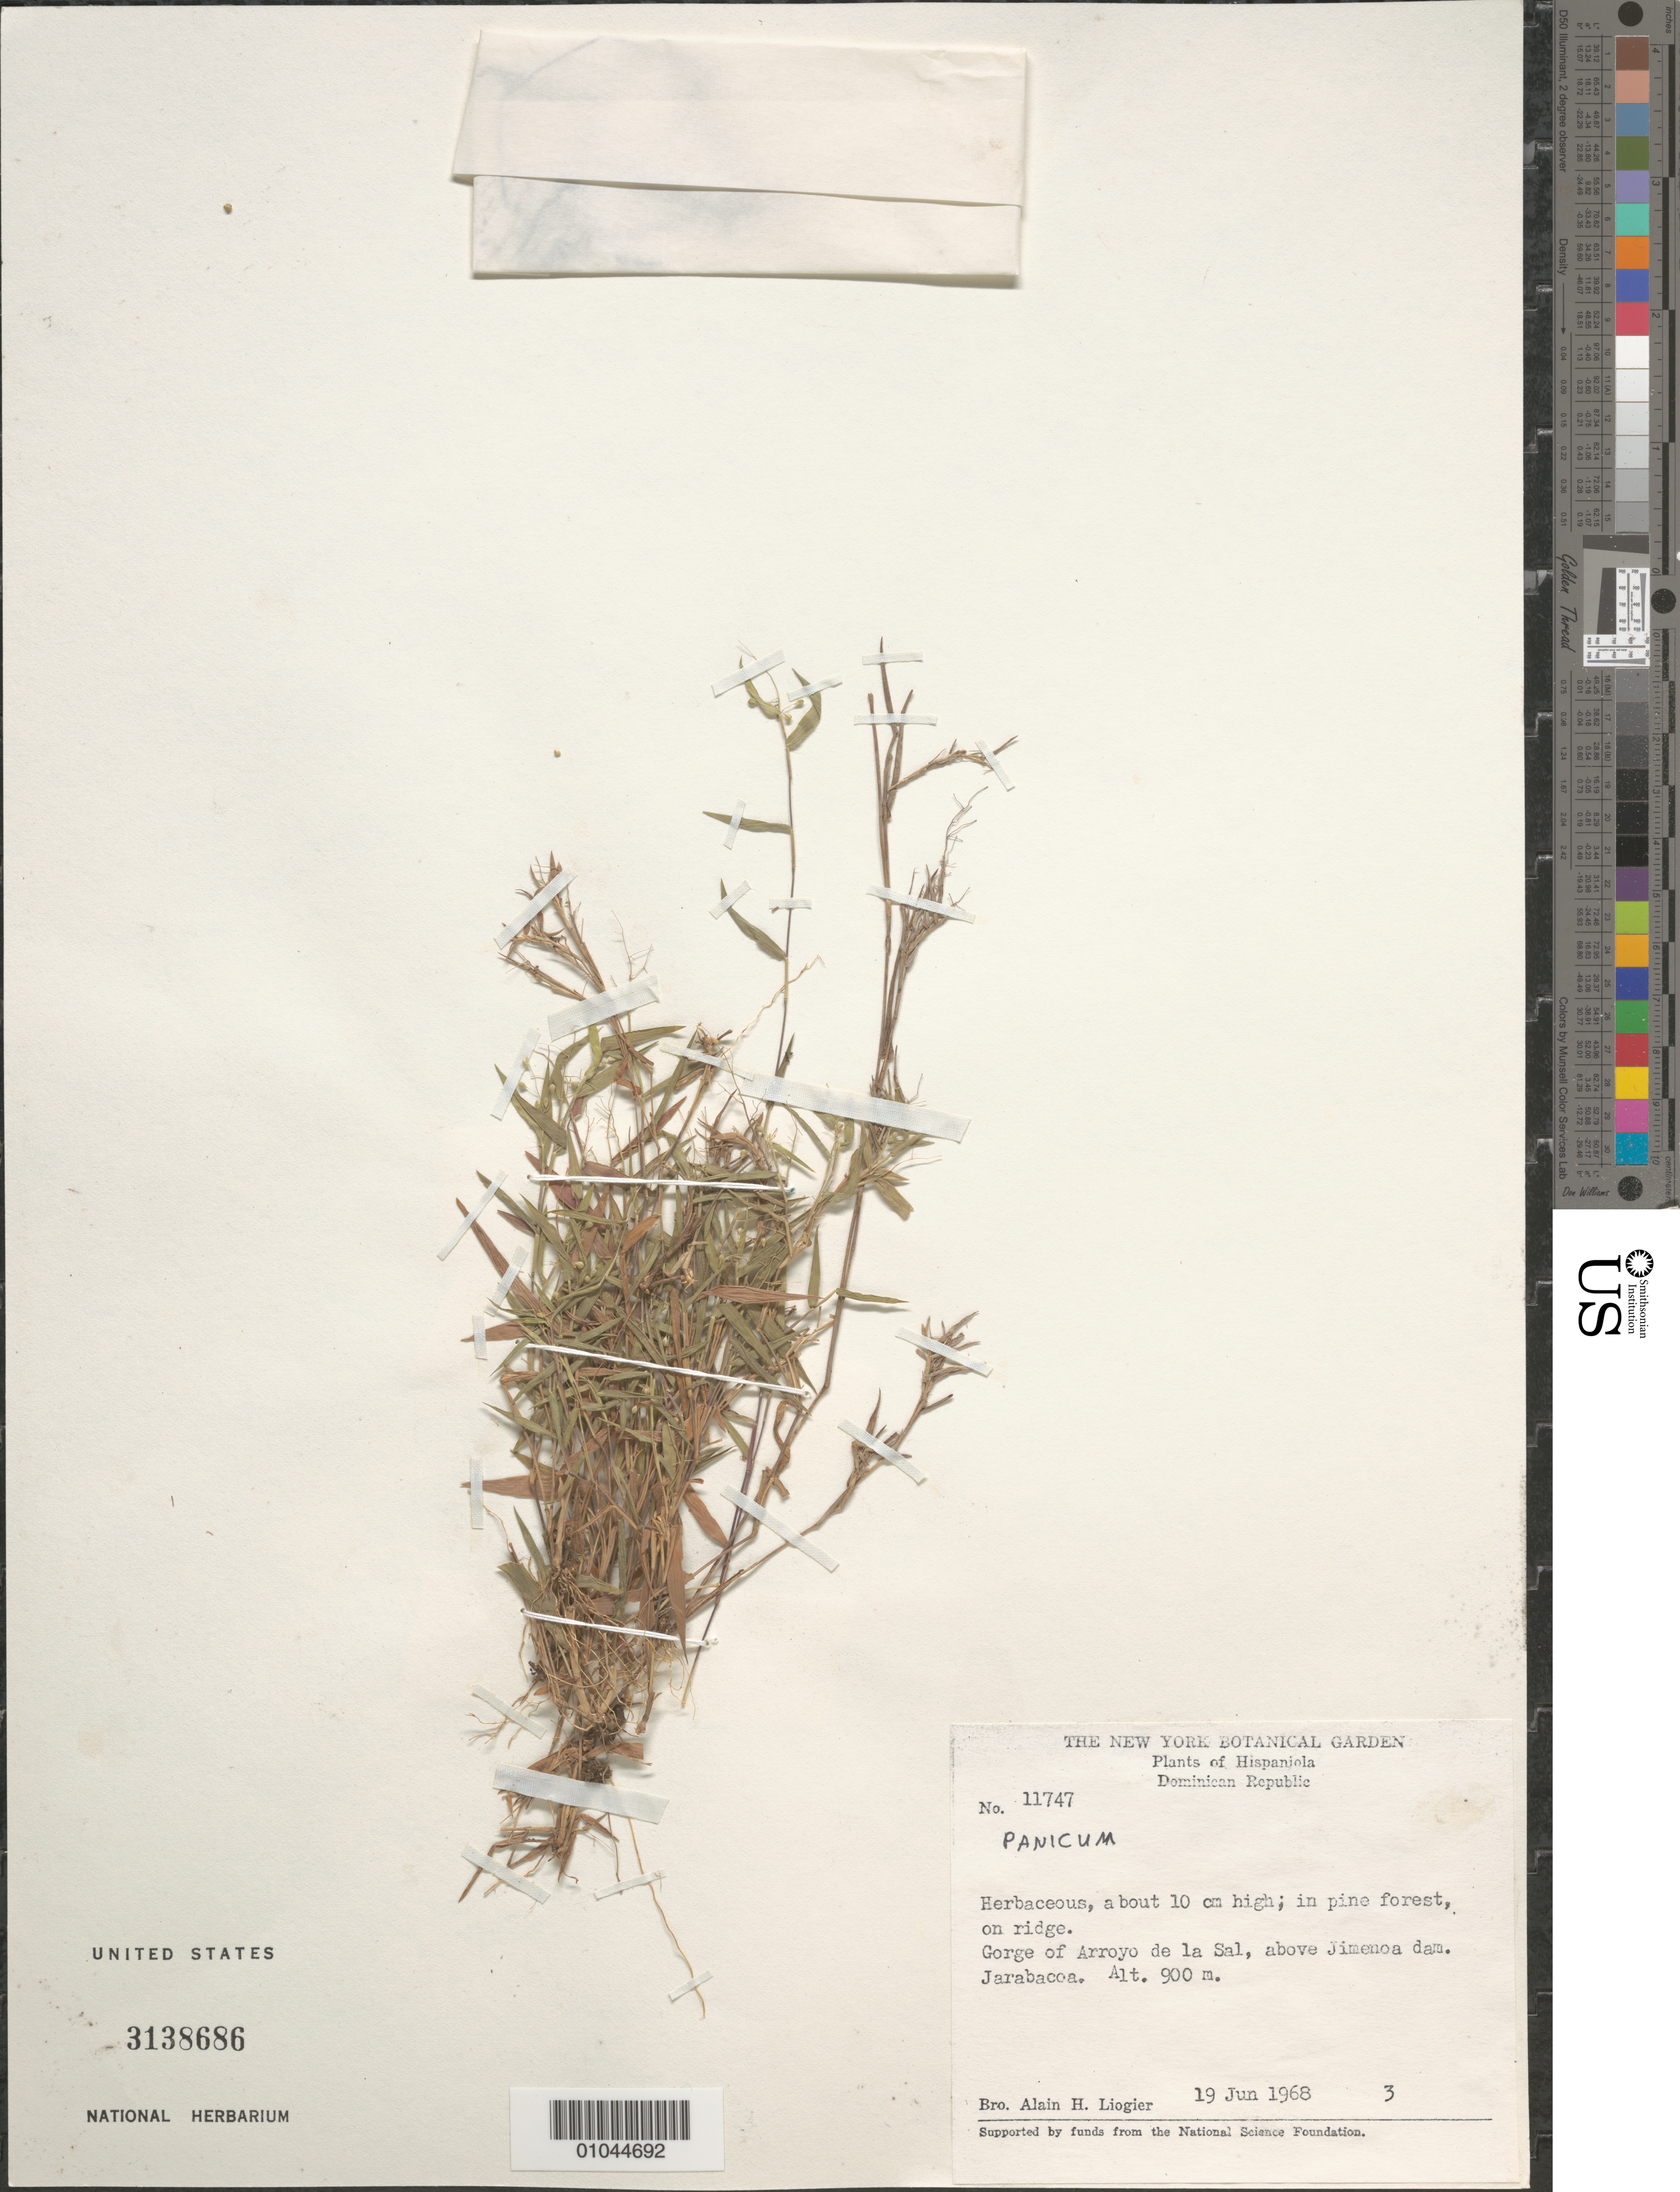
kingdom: Plantae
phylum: Tracheophyta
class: Liliopsida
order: Poales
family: Poaceae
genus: Panicum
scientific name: Panicum sp.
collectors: A. H. Liogier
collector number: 11747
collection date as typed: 19 Jun 1968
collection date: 1968-06-19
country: Dominican Republic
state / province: La Vega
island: Hispaniola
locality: Gorge of Arroyo de la Sal, above Jimeno dam, Jarabacoa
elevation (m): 900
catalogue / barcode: US 3138686